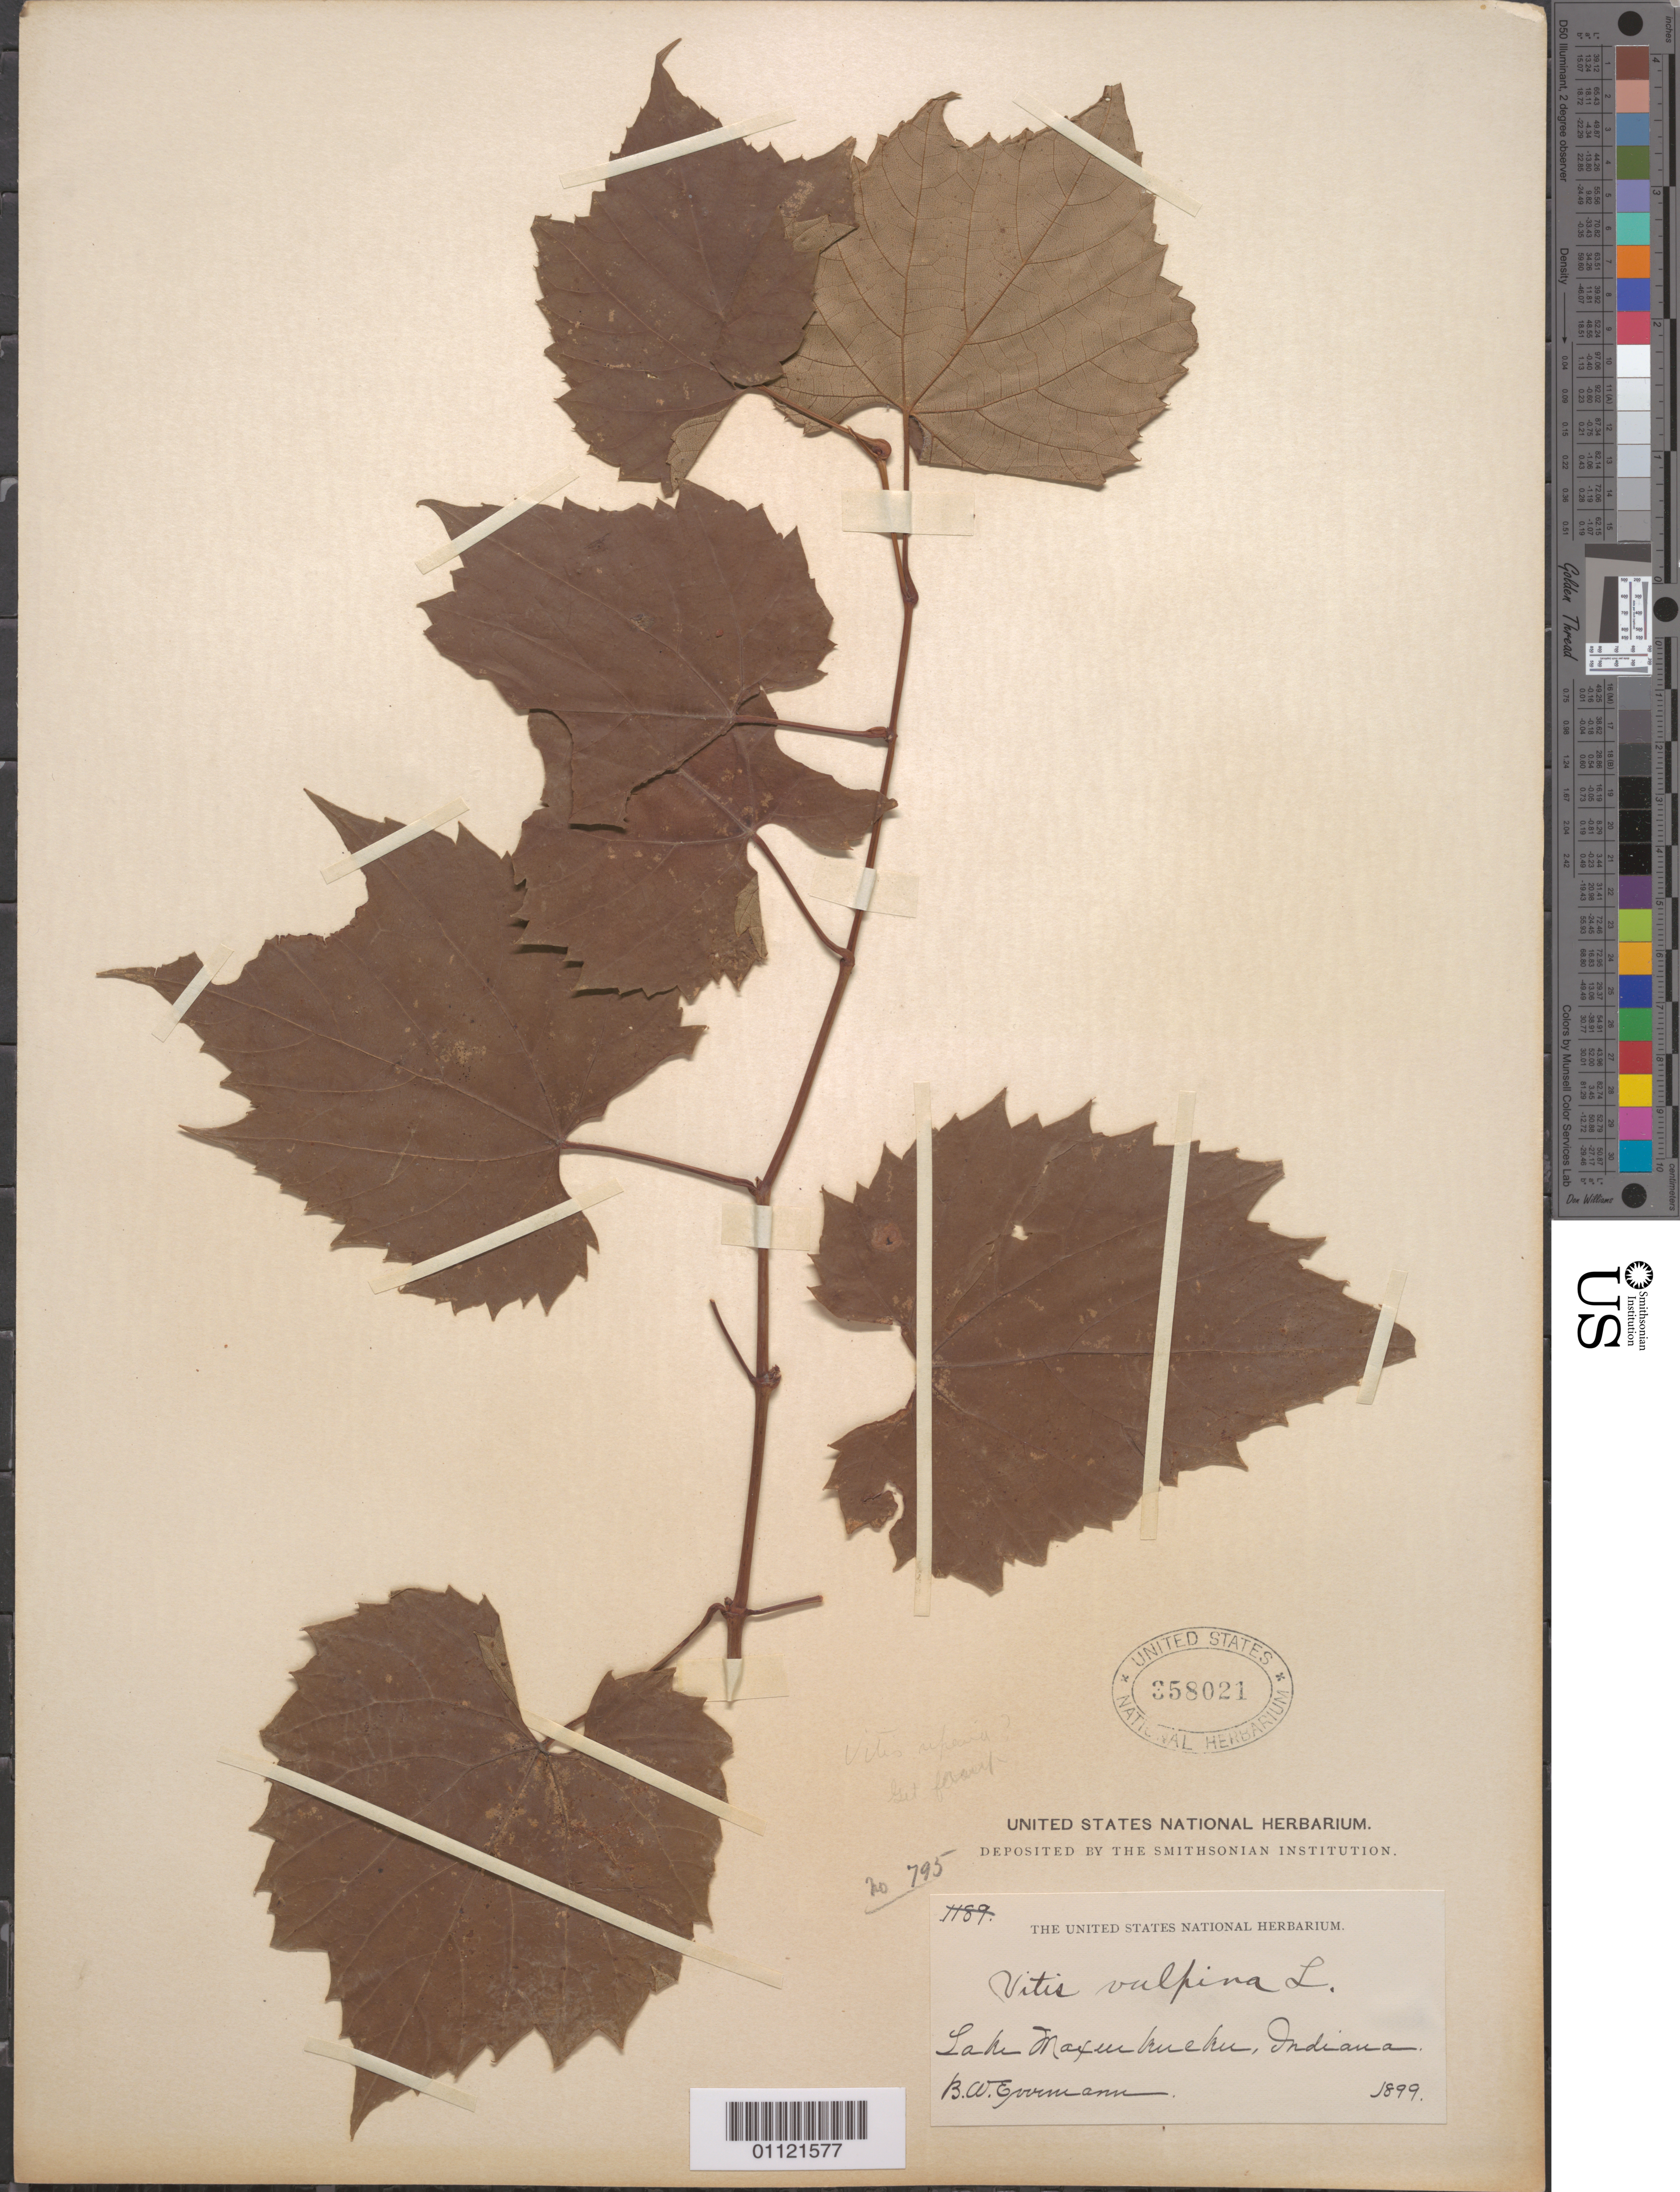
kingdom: Plantae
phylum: Tracheophyta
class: Magnoliopsida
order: Vitales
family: Vitaceae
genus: Vitis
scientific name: Vitis vulpina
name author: L.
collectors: B. W. Evermann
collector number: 1189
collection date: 1899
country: United States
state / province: Indiana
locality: Lake Maxinkuckee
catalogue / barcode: US 358021